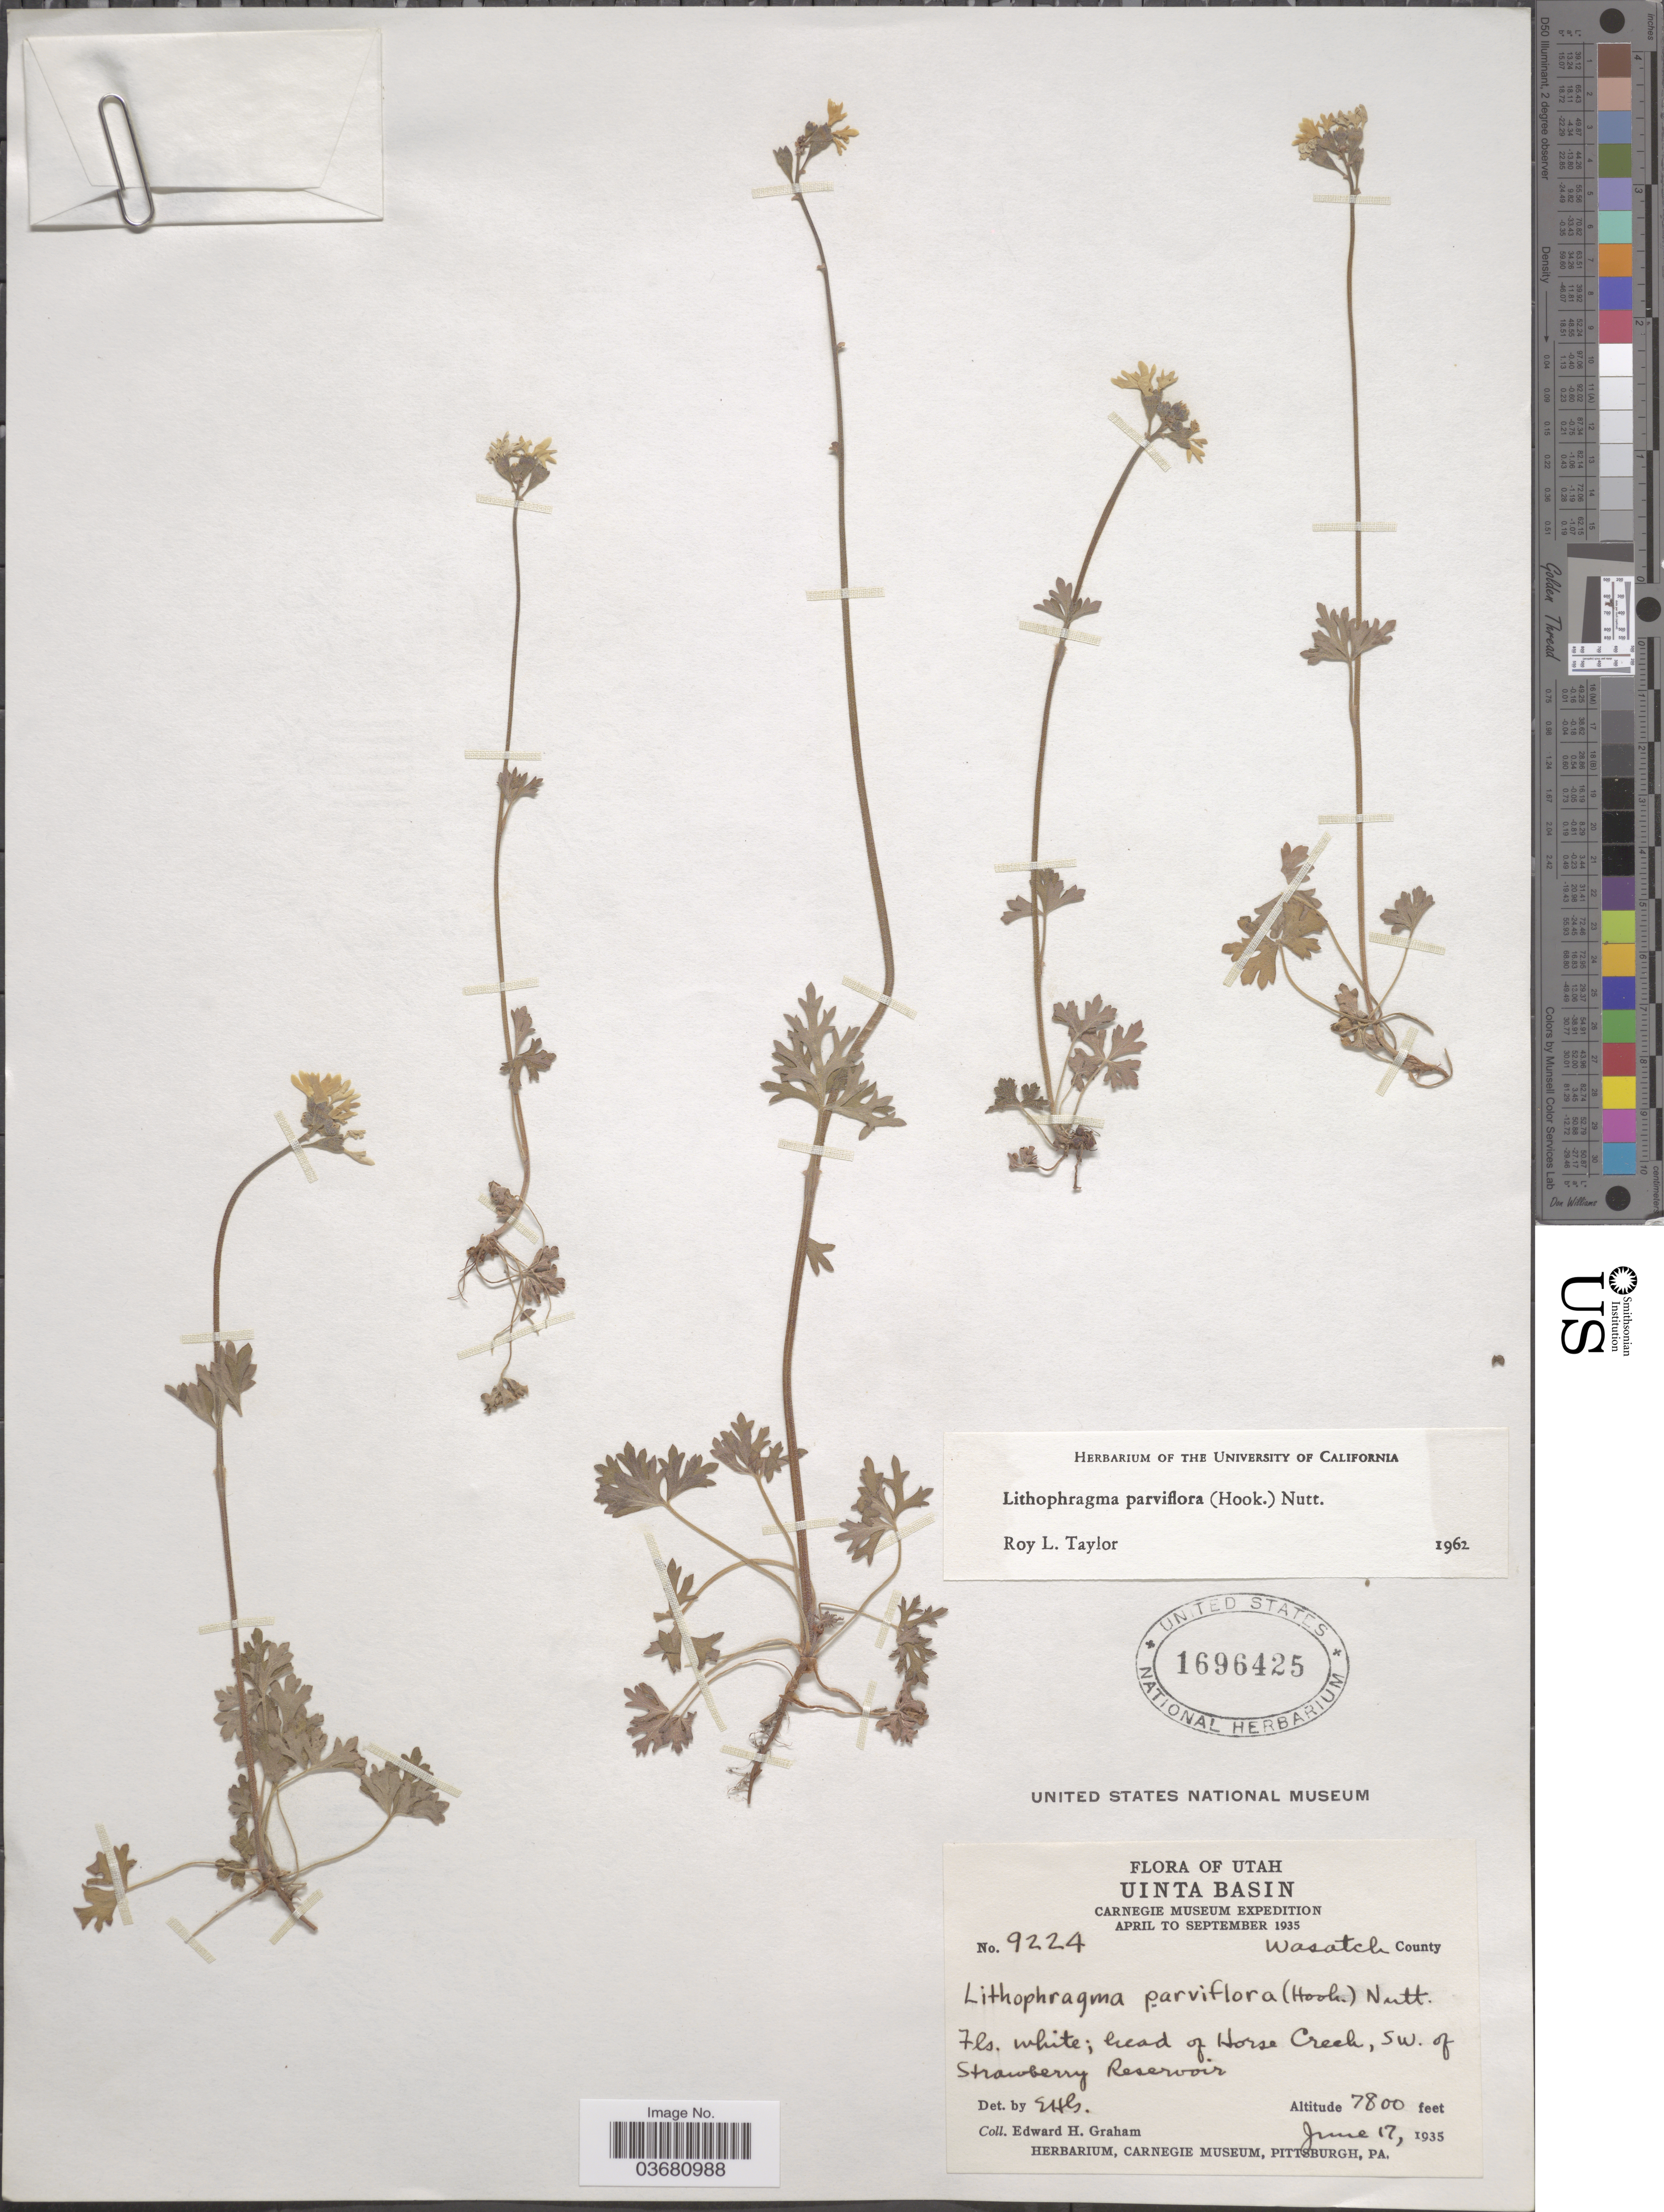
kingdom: Plantae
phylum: Tracheophyta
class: Magnoliopsida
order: Saxifragales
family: Saxifragaceae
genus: Lithophragma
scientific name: Lithophragma parviflorum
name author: (Hook.) Nutt.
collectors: E. H. Graham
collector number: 9224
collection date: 1935-06-17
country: United States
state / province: Utah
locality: Uinta Basin. Carnegie Museum Expedition April to September 1935. Wasatch County. Head of Horse Creek, SW. of Strawberry Reservoir.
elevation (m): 2377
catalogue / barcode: US 1696425